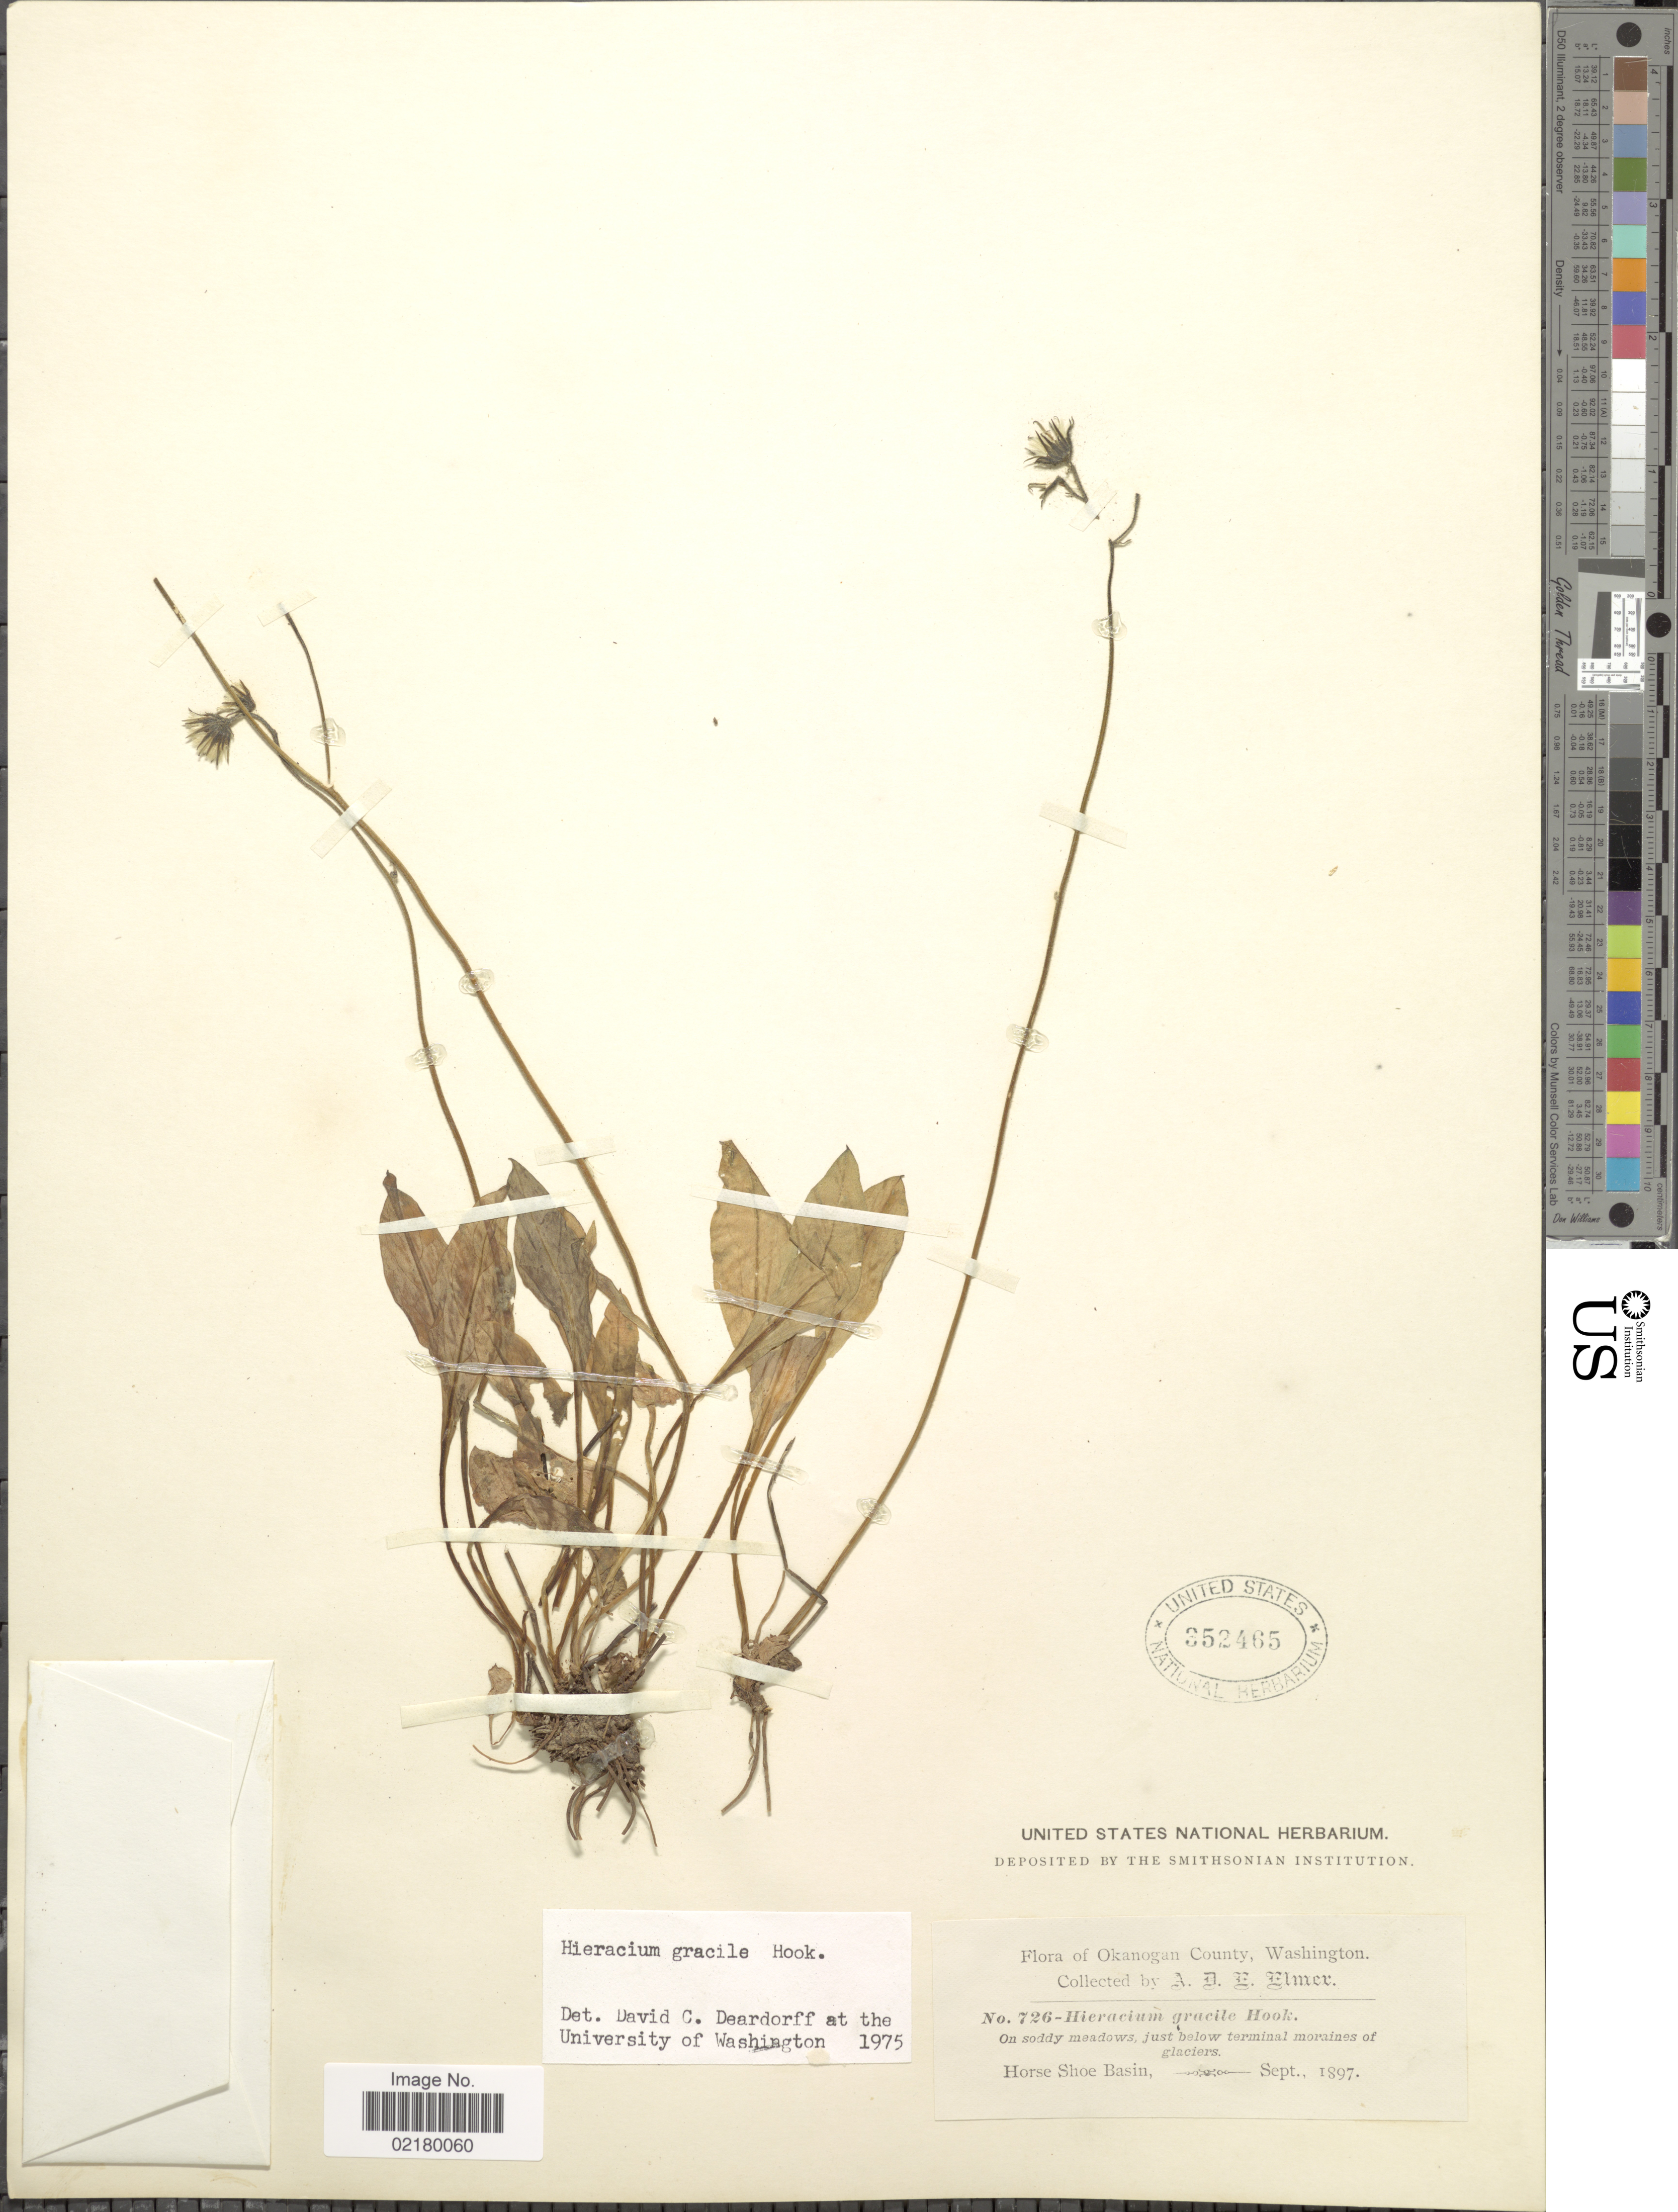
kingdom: Plantae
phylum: Tracheophyta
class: Magnoliopsida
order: Asterales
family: Asteraceae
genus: Hieracium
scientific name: Hieracium triste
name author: Willd. ex Spreng.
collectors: A. D. E. Elmer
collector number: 726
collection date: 1897-09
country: United States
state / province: Washington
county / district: Okanogan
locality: Okanogan County, On soddy meadows, just below terminal moraines of glaciers, Horse Shoe Basin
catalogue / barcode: US 352465